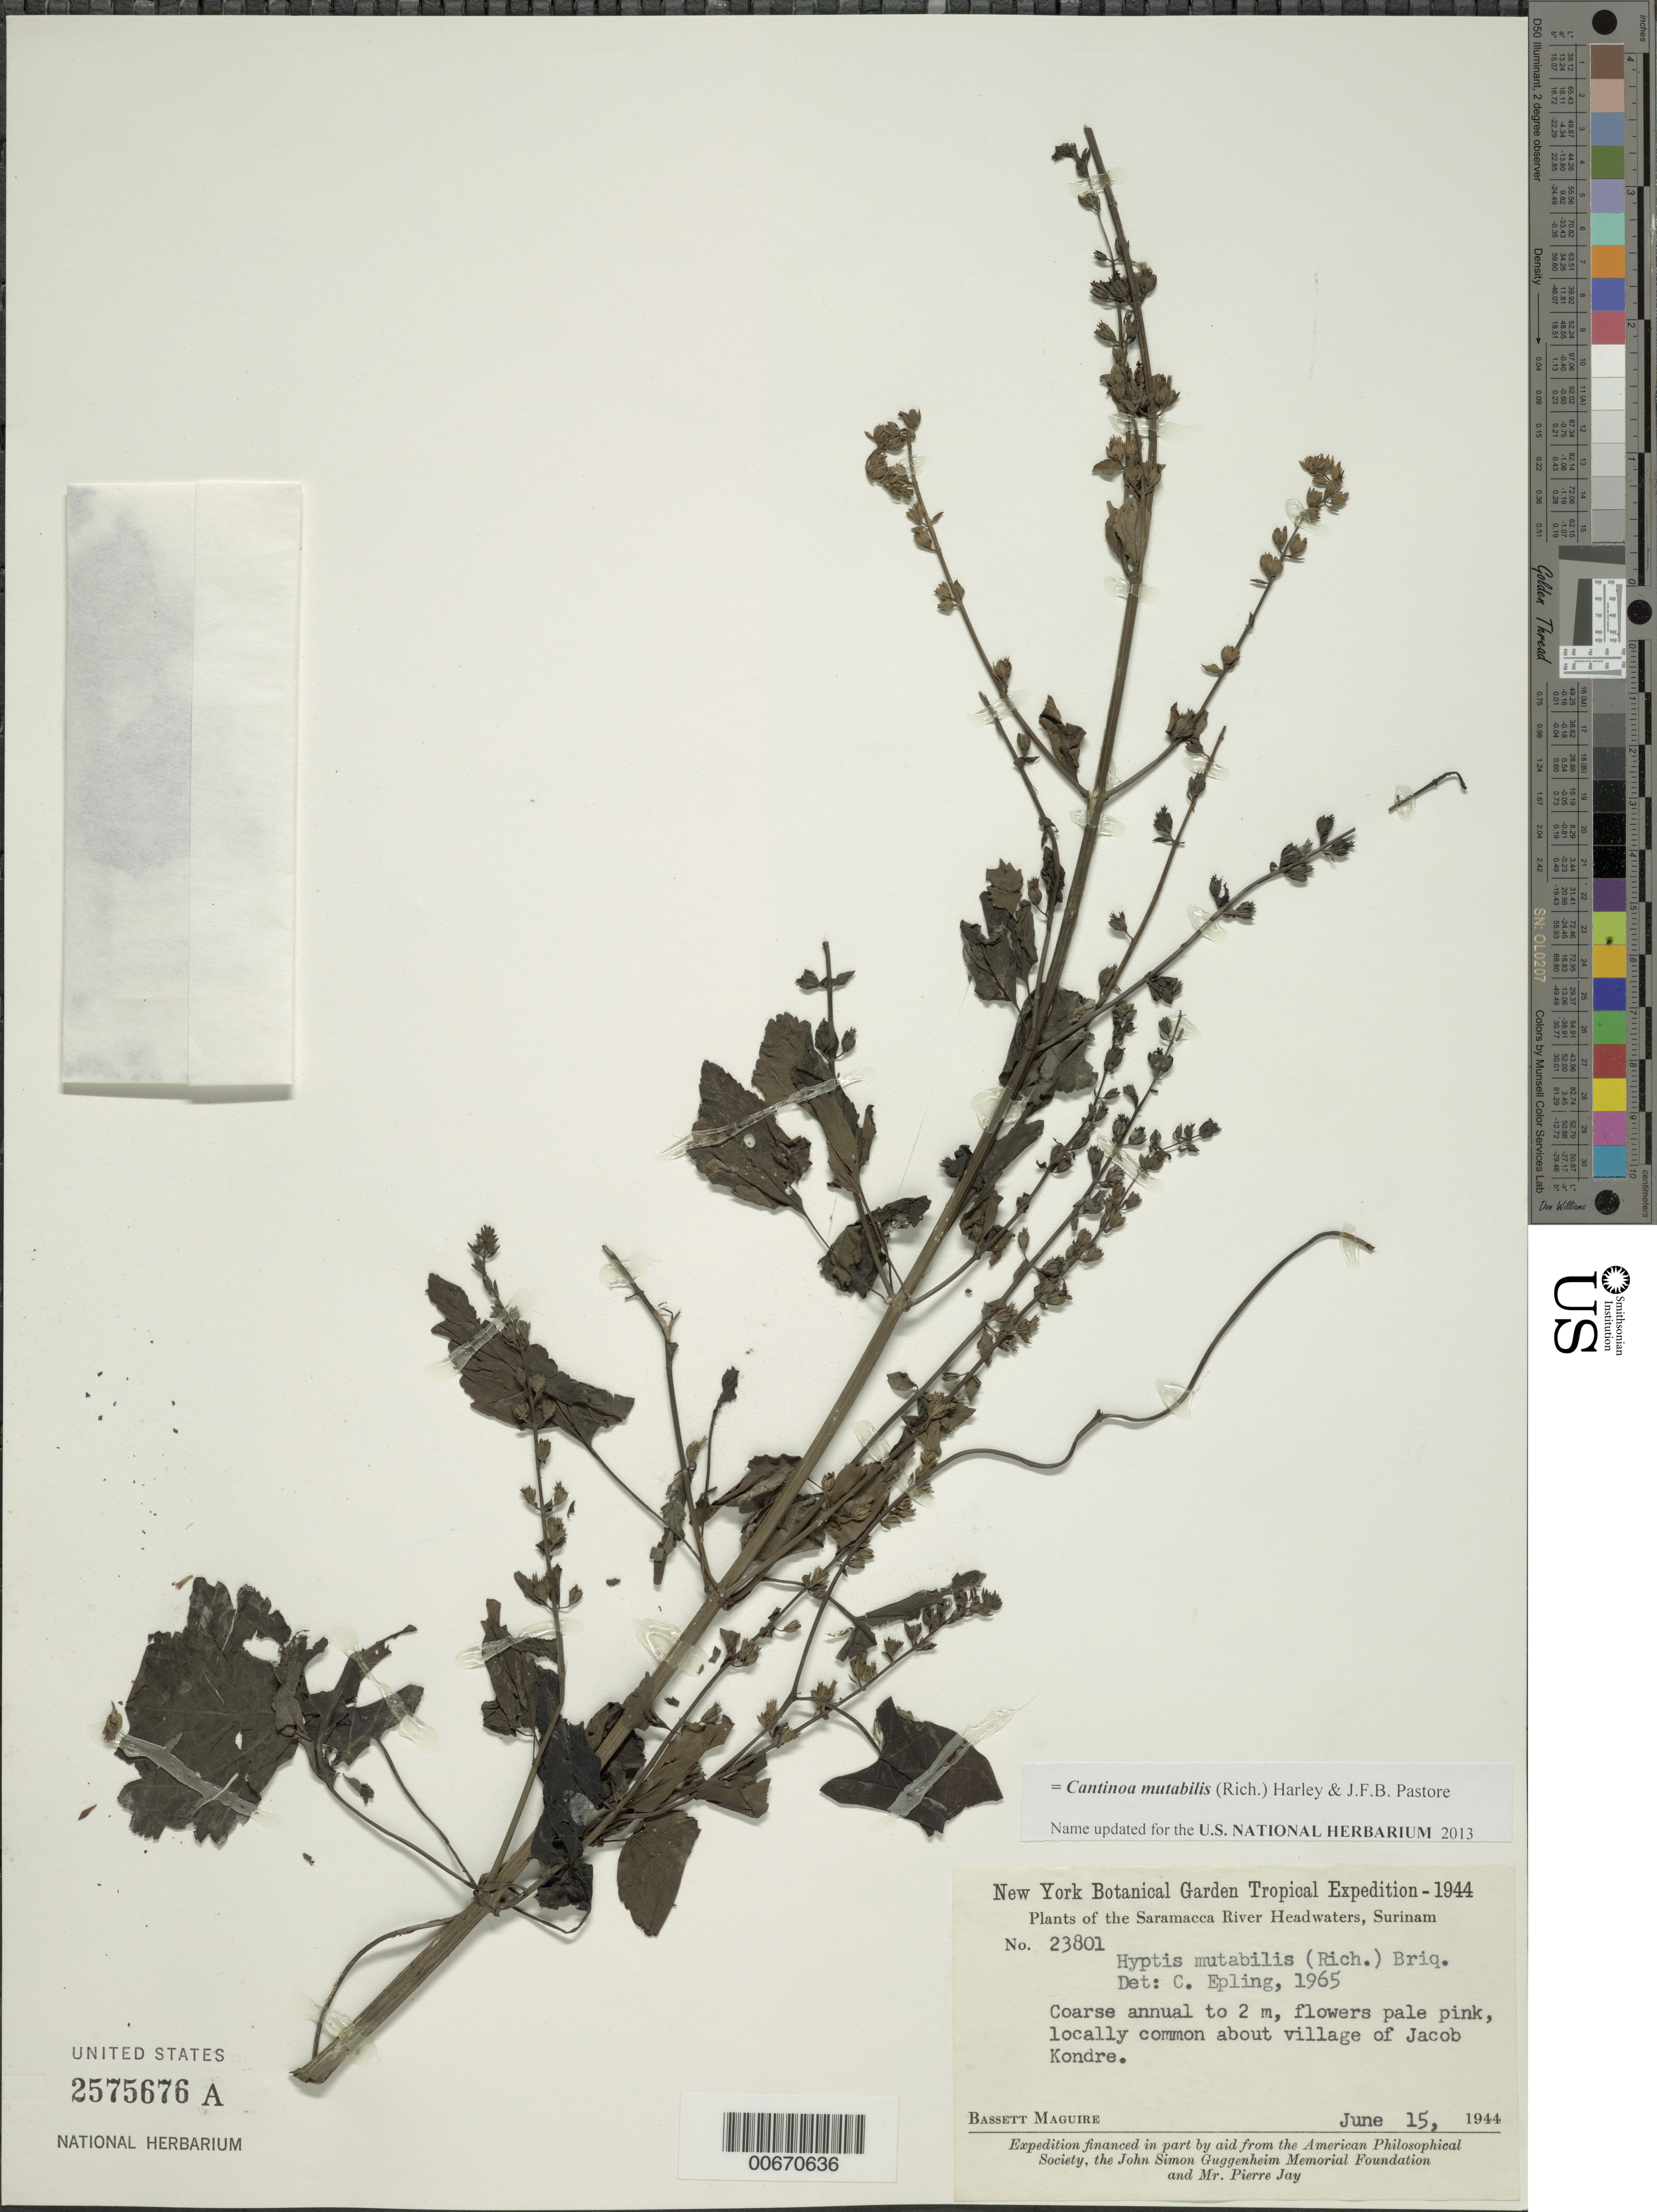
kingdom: Plantae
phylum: Tracheophyta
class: Magnoliopsida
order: Lamiales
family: Lamiaceae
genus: Hyptis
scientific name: Hyptis mutabilis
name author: (Rich.) Briq.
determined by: Epling, C. C.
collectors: B. Maguire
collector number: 23801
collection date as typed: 15-Jun-44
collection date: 1944-06-15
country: Suriname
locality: Jacob Kondre village, Saramacca River headwaters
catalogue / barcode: US 2575676